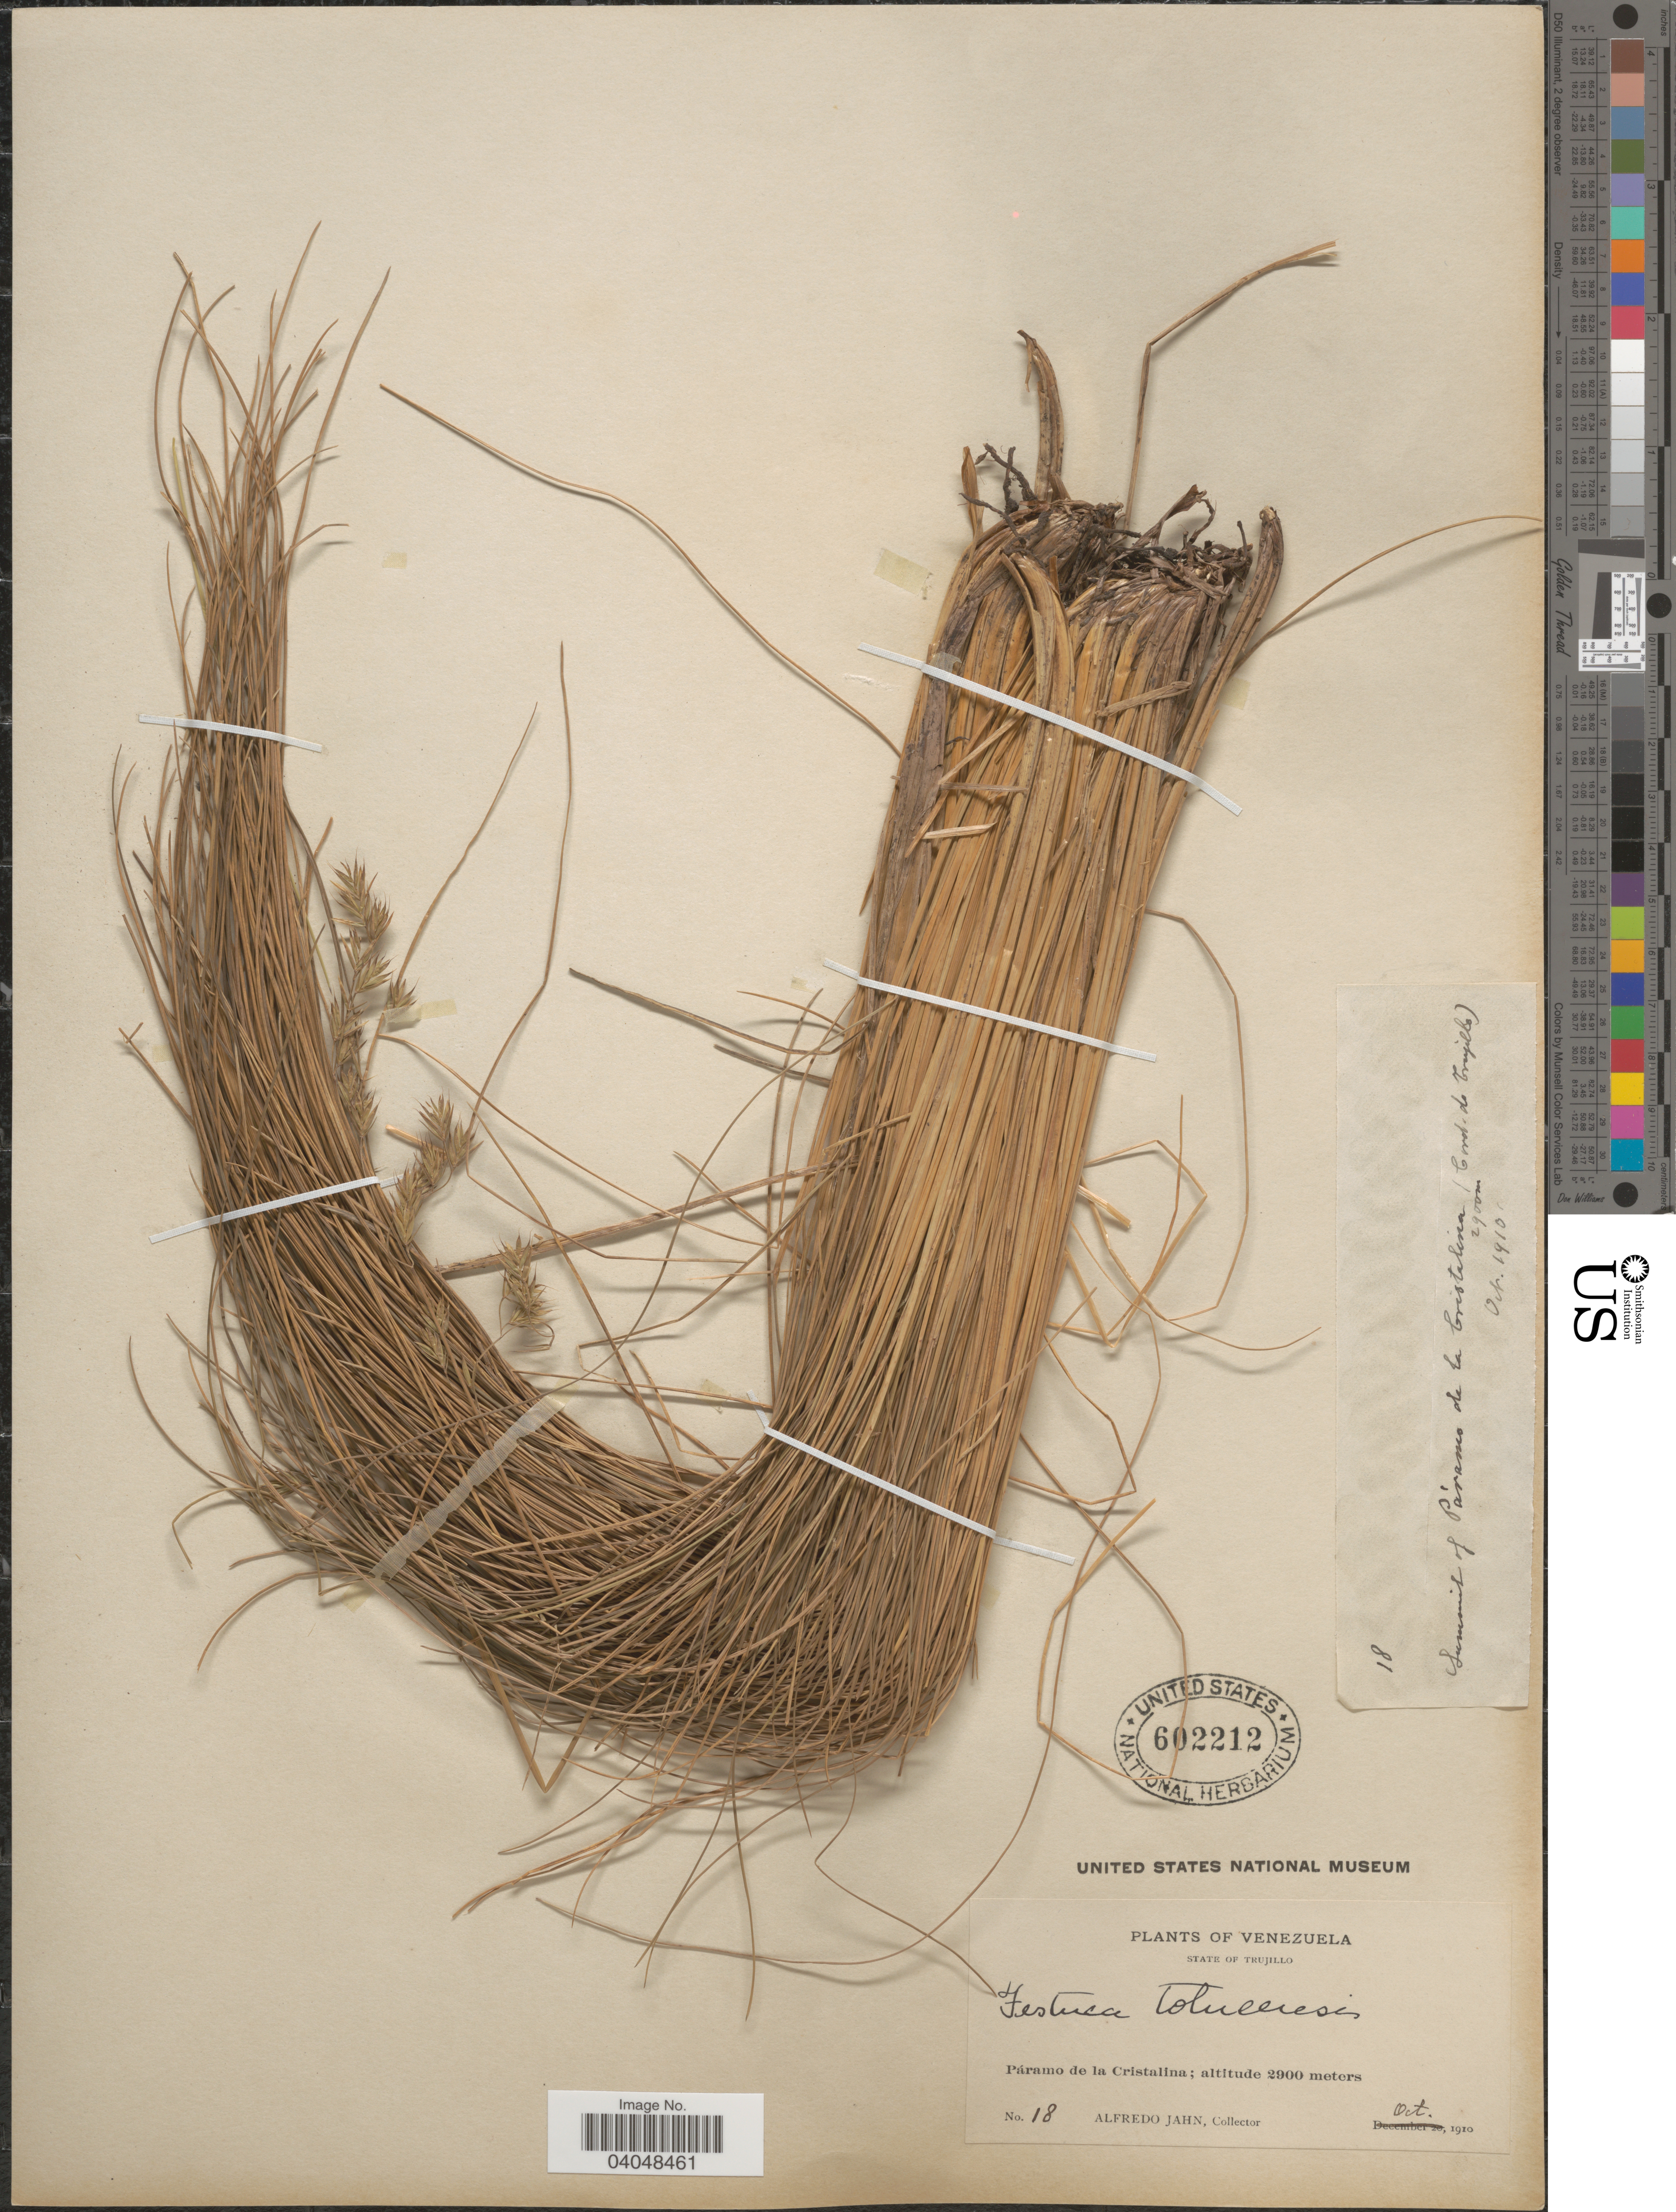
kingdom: Plantae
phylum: Tracheophyta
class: Liliopsida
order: Poales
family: Poaceae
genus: Festuca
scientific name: Festuca tolucensis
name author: Kunth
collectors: A. Jahn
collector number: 18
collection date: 1910-10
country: Venezuela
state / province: Trujillo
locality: Páramo de la Cristalina.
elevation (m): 2900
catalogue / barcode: US 602212